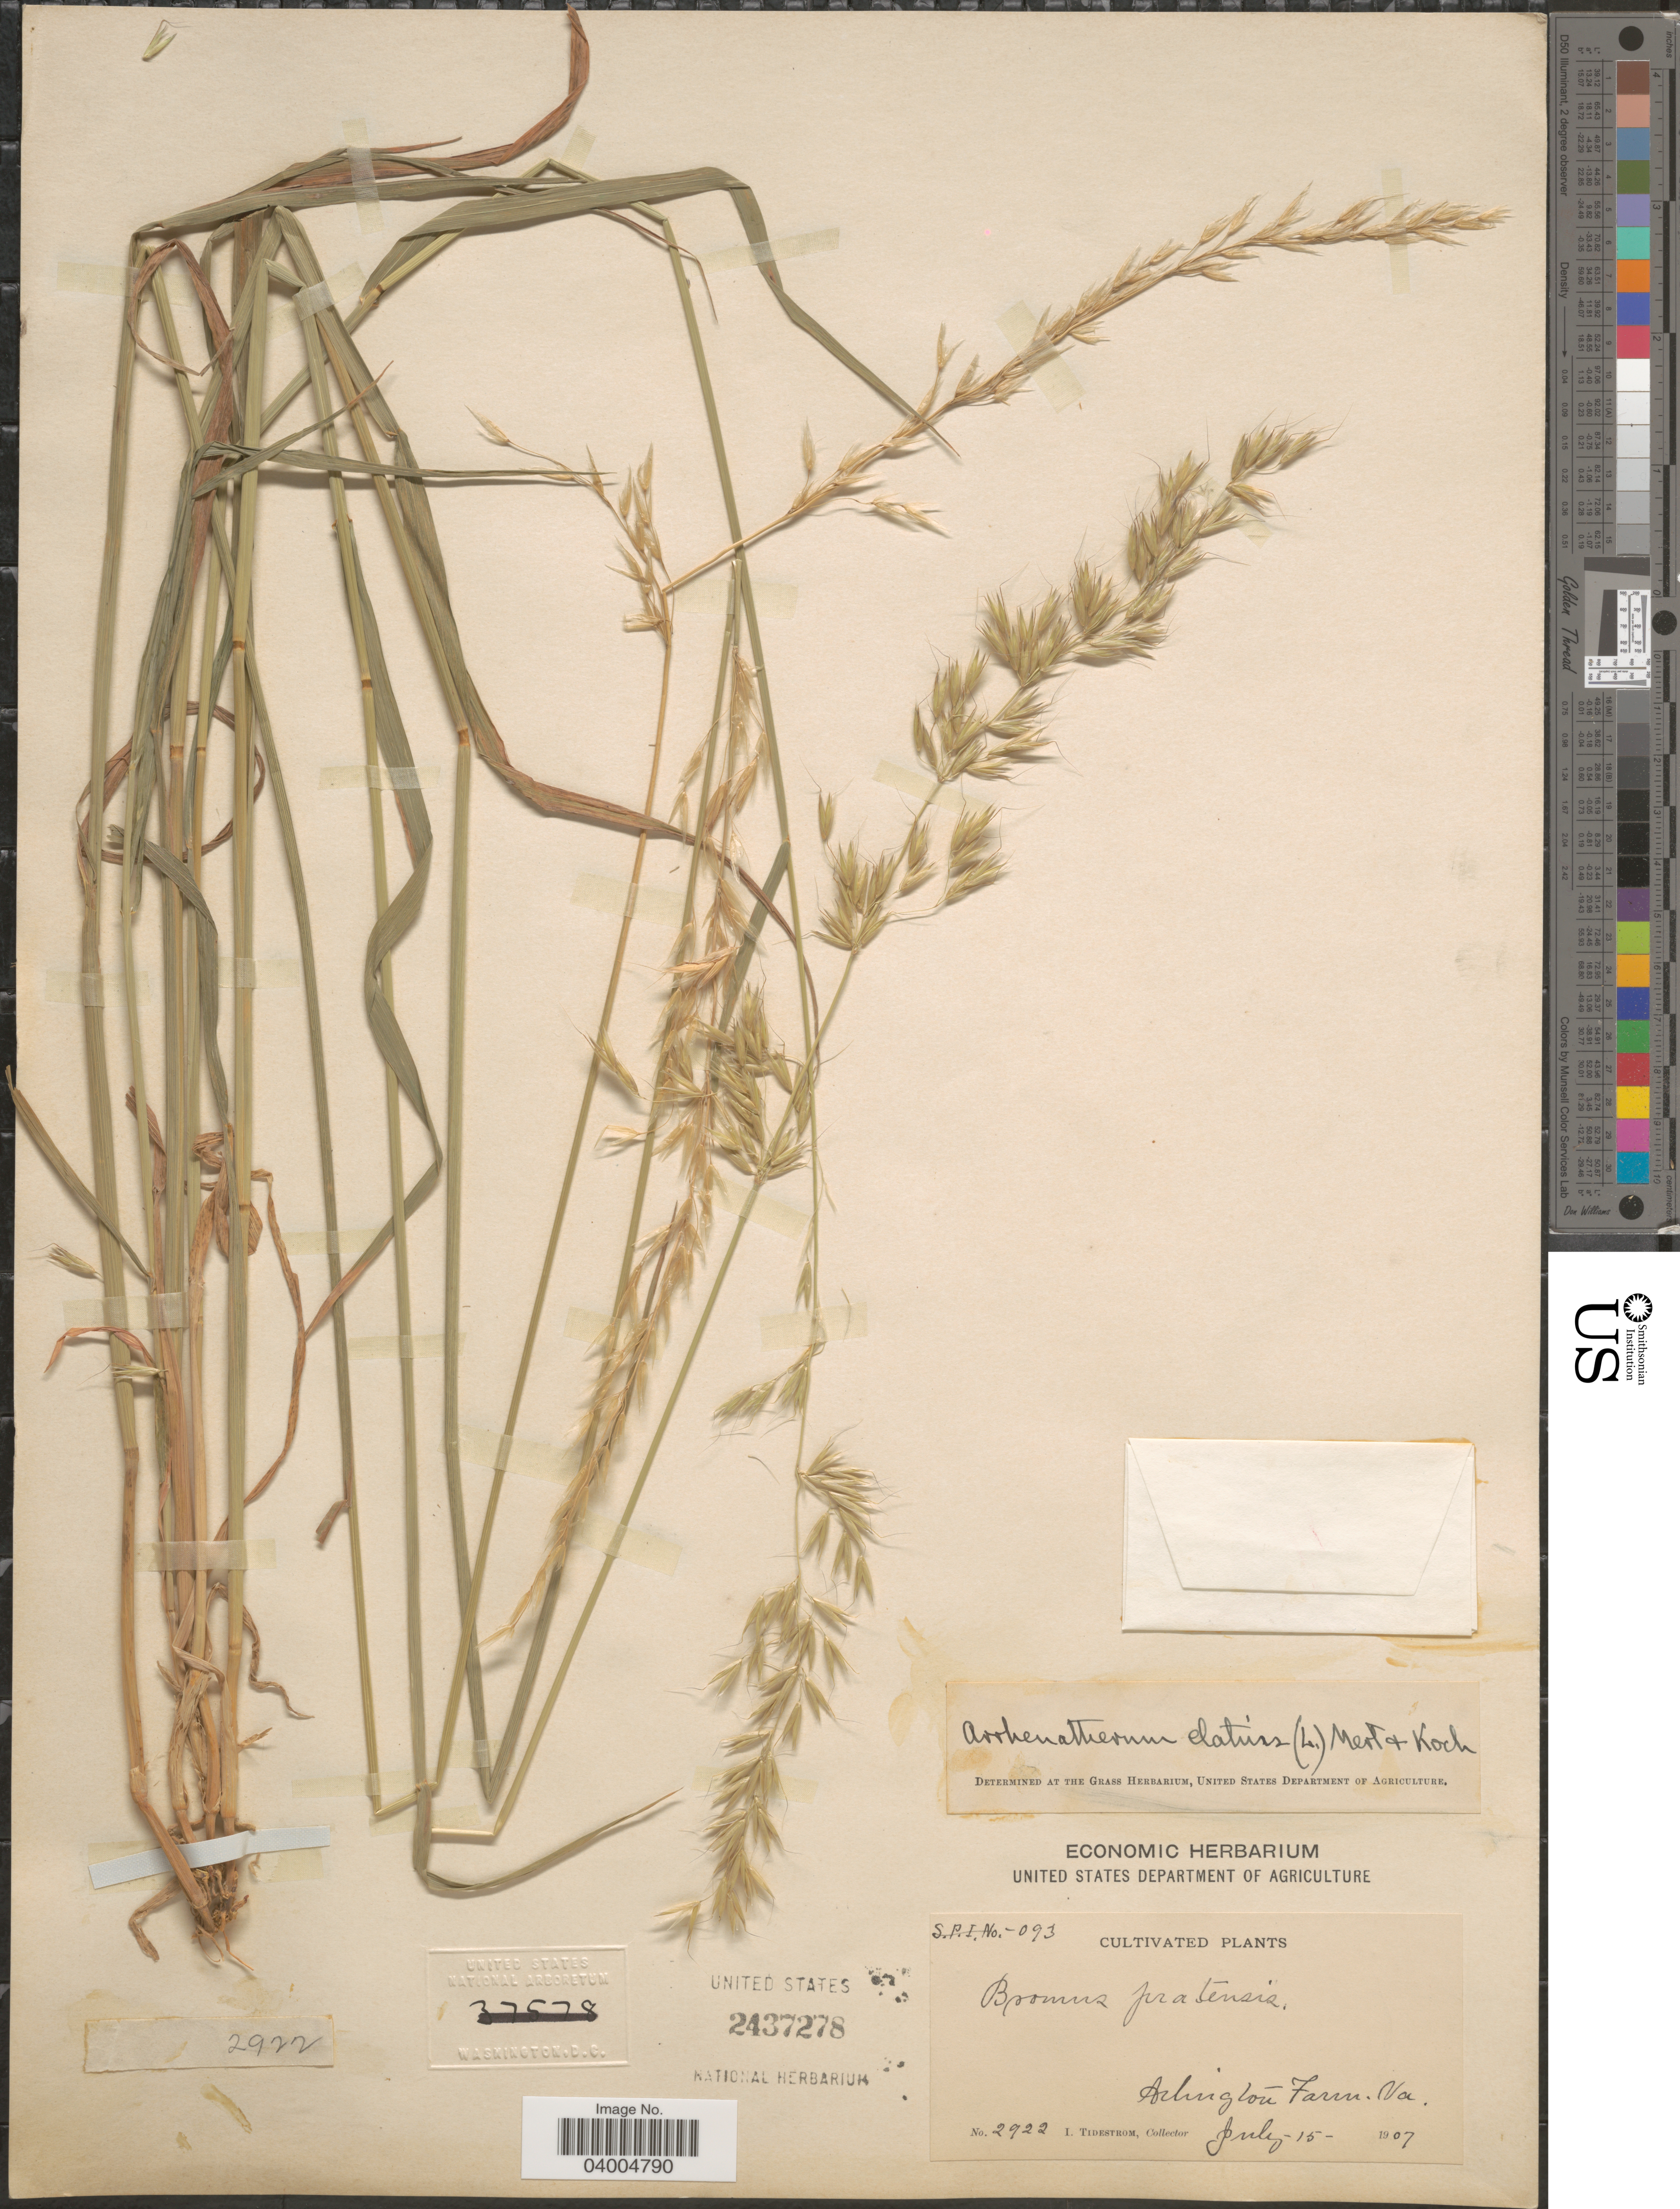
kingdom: Plantae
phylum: Tracheophyta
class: Liliopsida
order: Poales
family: Poaceae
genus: Arrhenatherum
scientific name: Arrhenatherum elatius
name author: (L.) J. Presl & C. Presl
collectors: I. F. Tidestrom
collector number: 2922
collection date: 1907-07-15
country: United States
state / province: Virginia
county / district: Arlington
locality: Arlington Farm.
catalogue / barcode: US 2437278